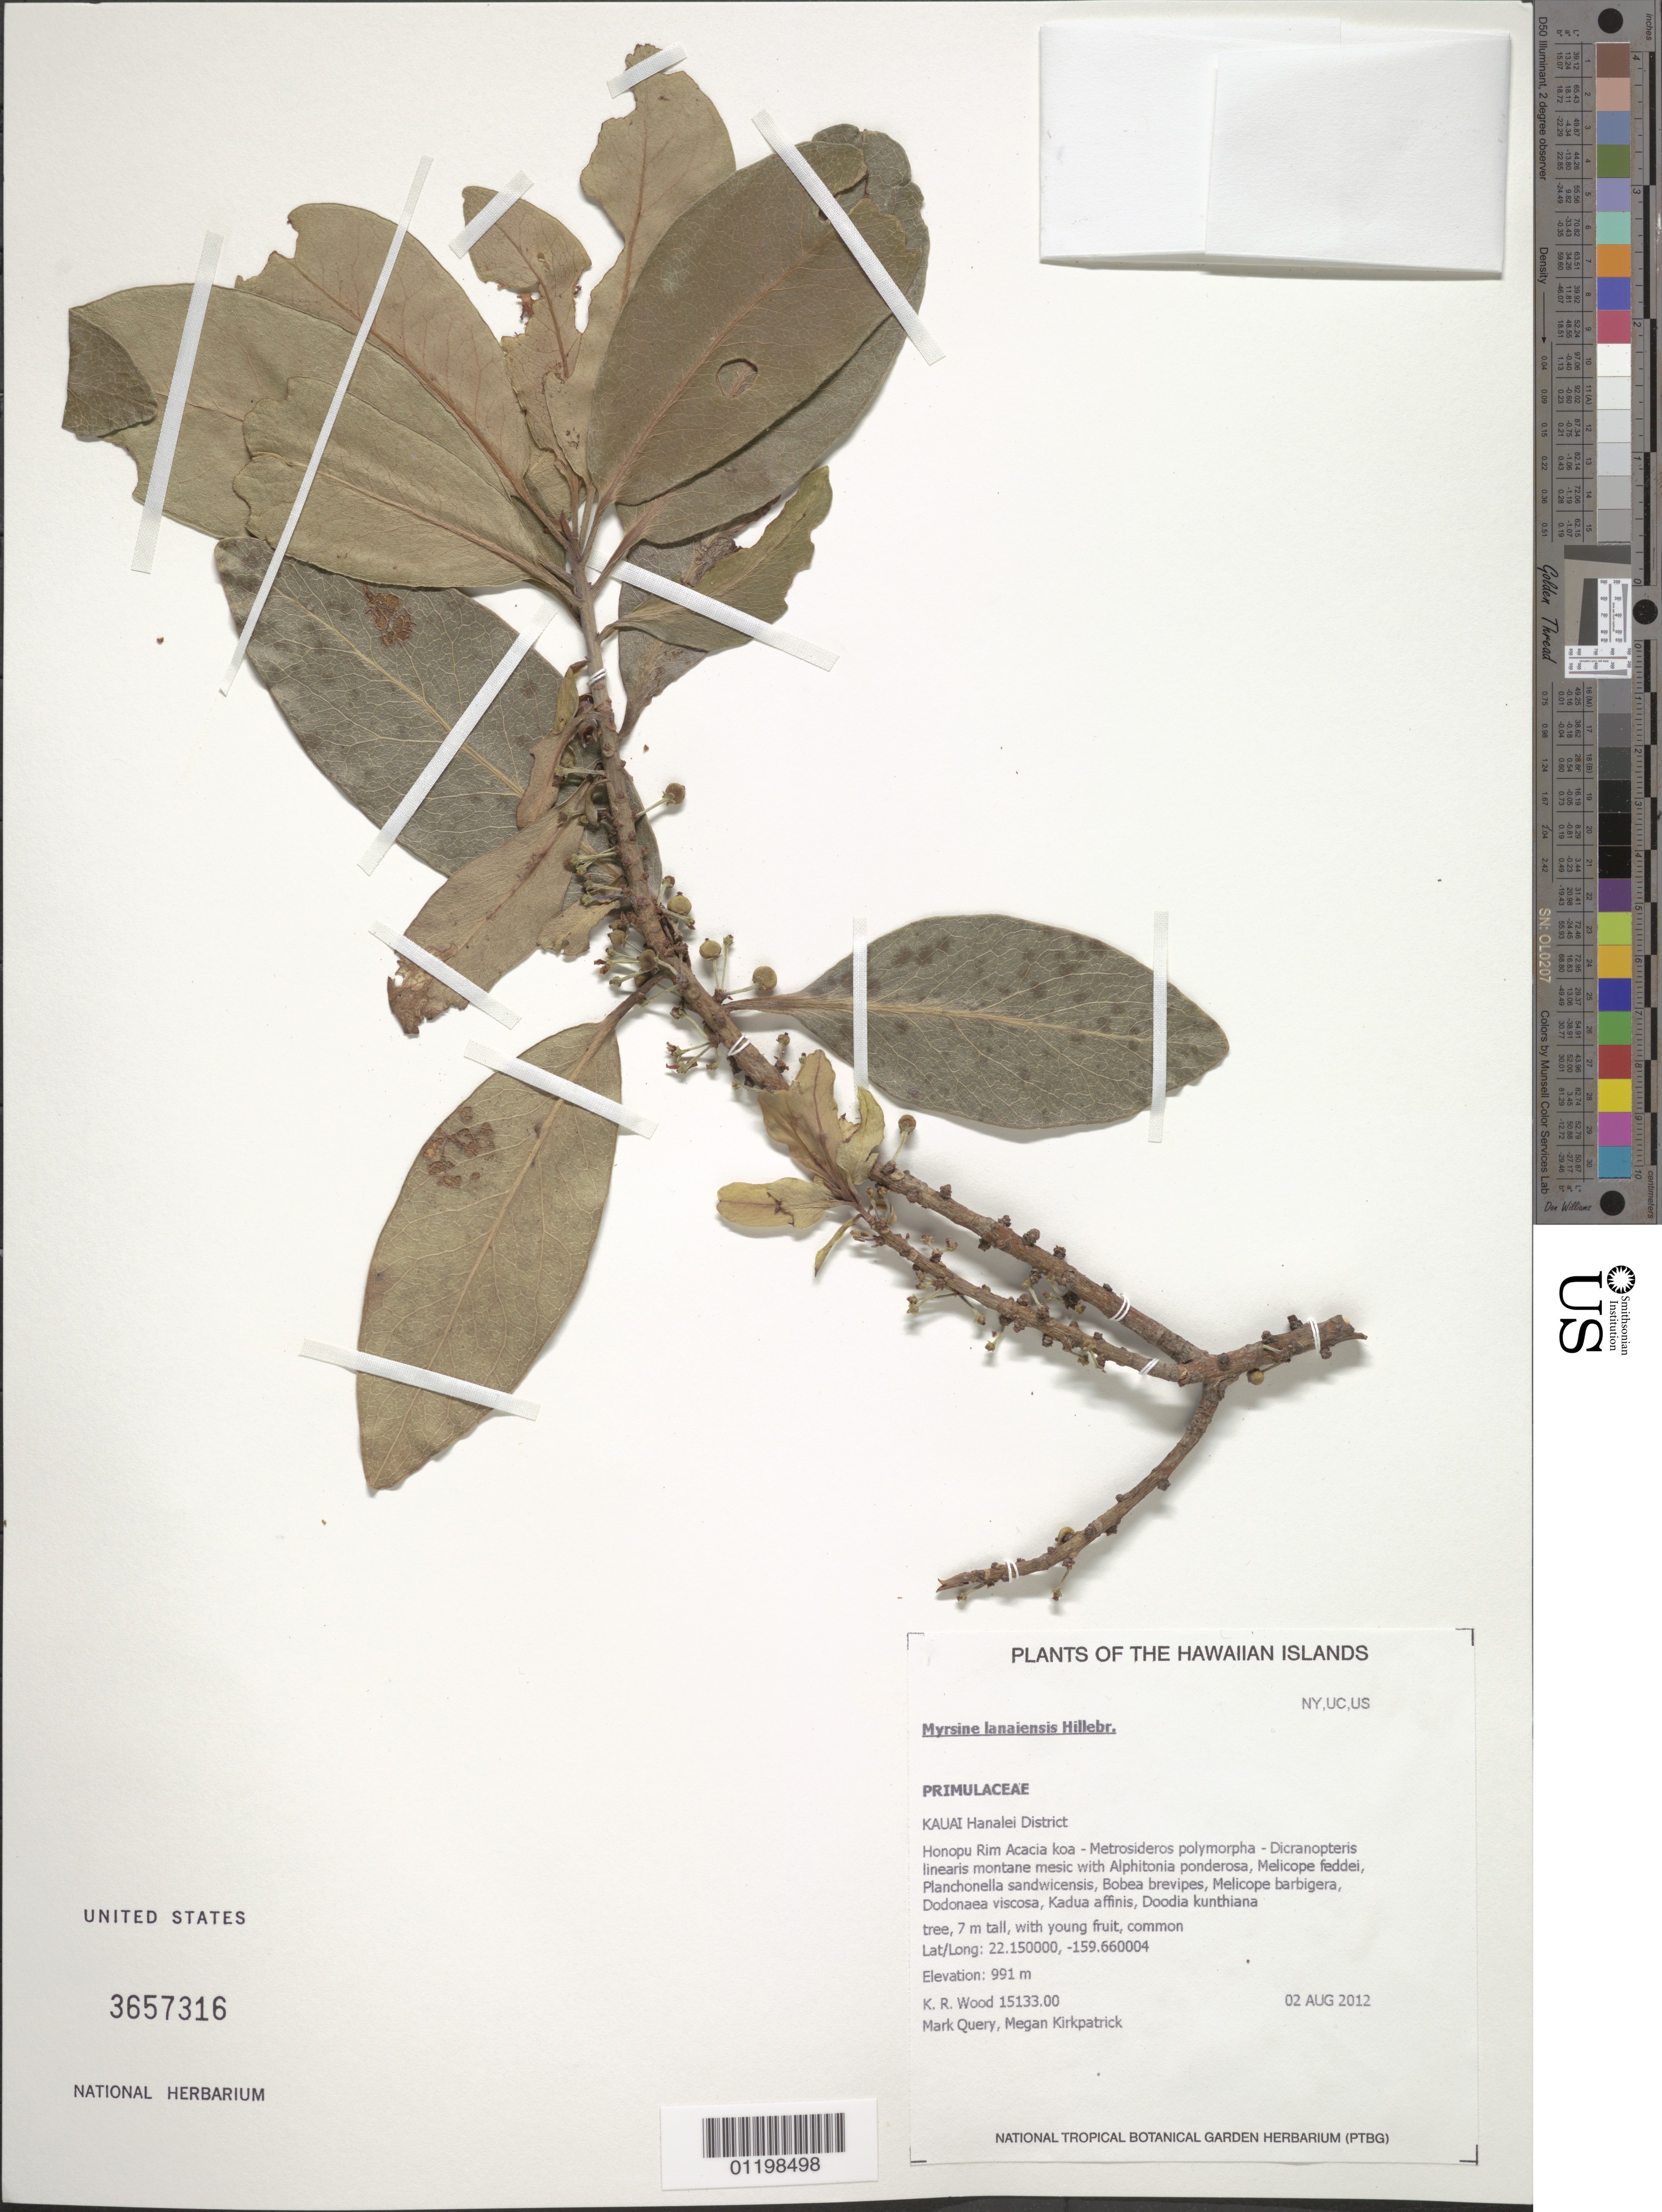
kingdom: Plantae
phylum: Tracheophyta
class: Magnoliopsida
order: Ericales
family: Primulaceae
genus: Myrsine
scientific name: Myrsine lanaiensis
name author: Hillebr.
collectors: K. R. Wood, M. Query & M. Kirkpatrick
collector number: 15133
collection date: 2012-08-02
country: United States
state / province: Hawaii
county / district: Kauai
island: Kaua'i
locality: Hanalei District, Honopu Rim.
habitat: Montane mesic forest.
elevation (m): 991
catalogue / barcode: US 3657316